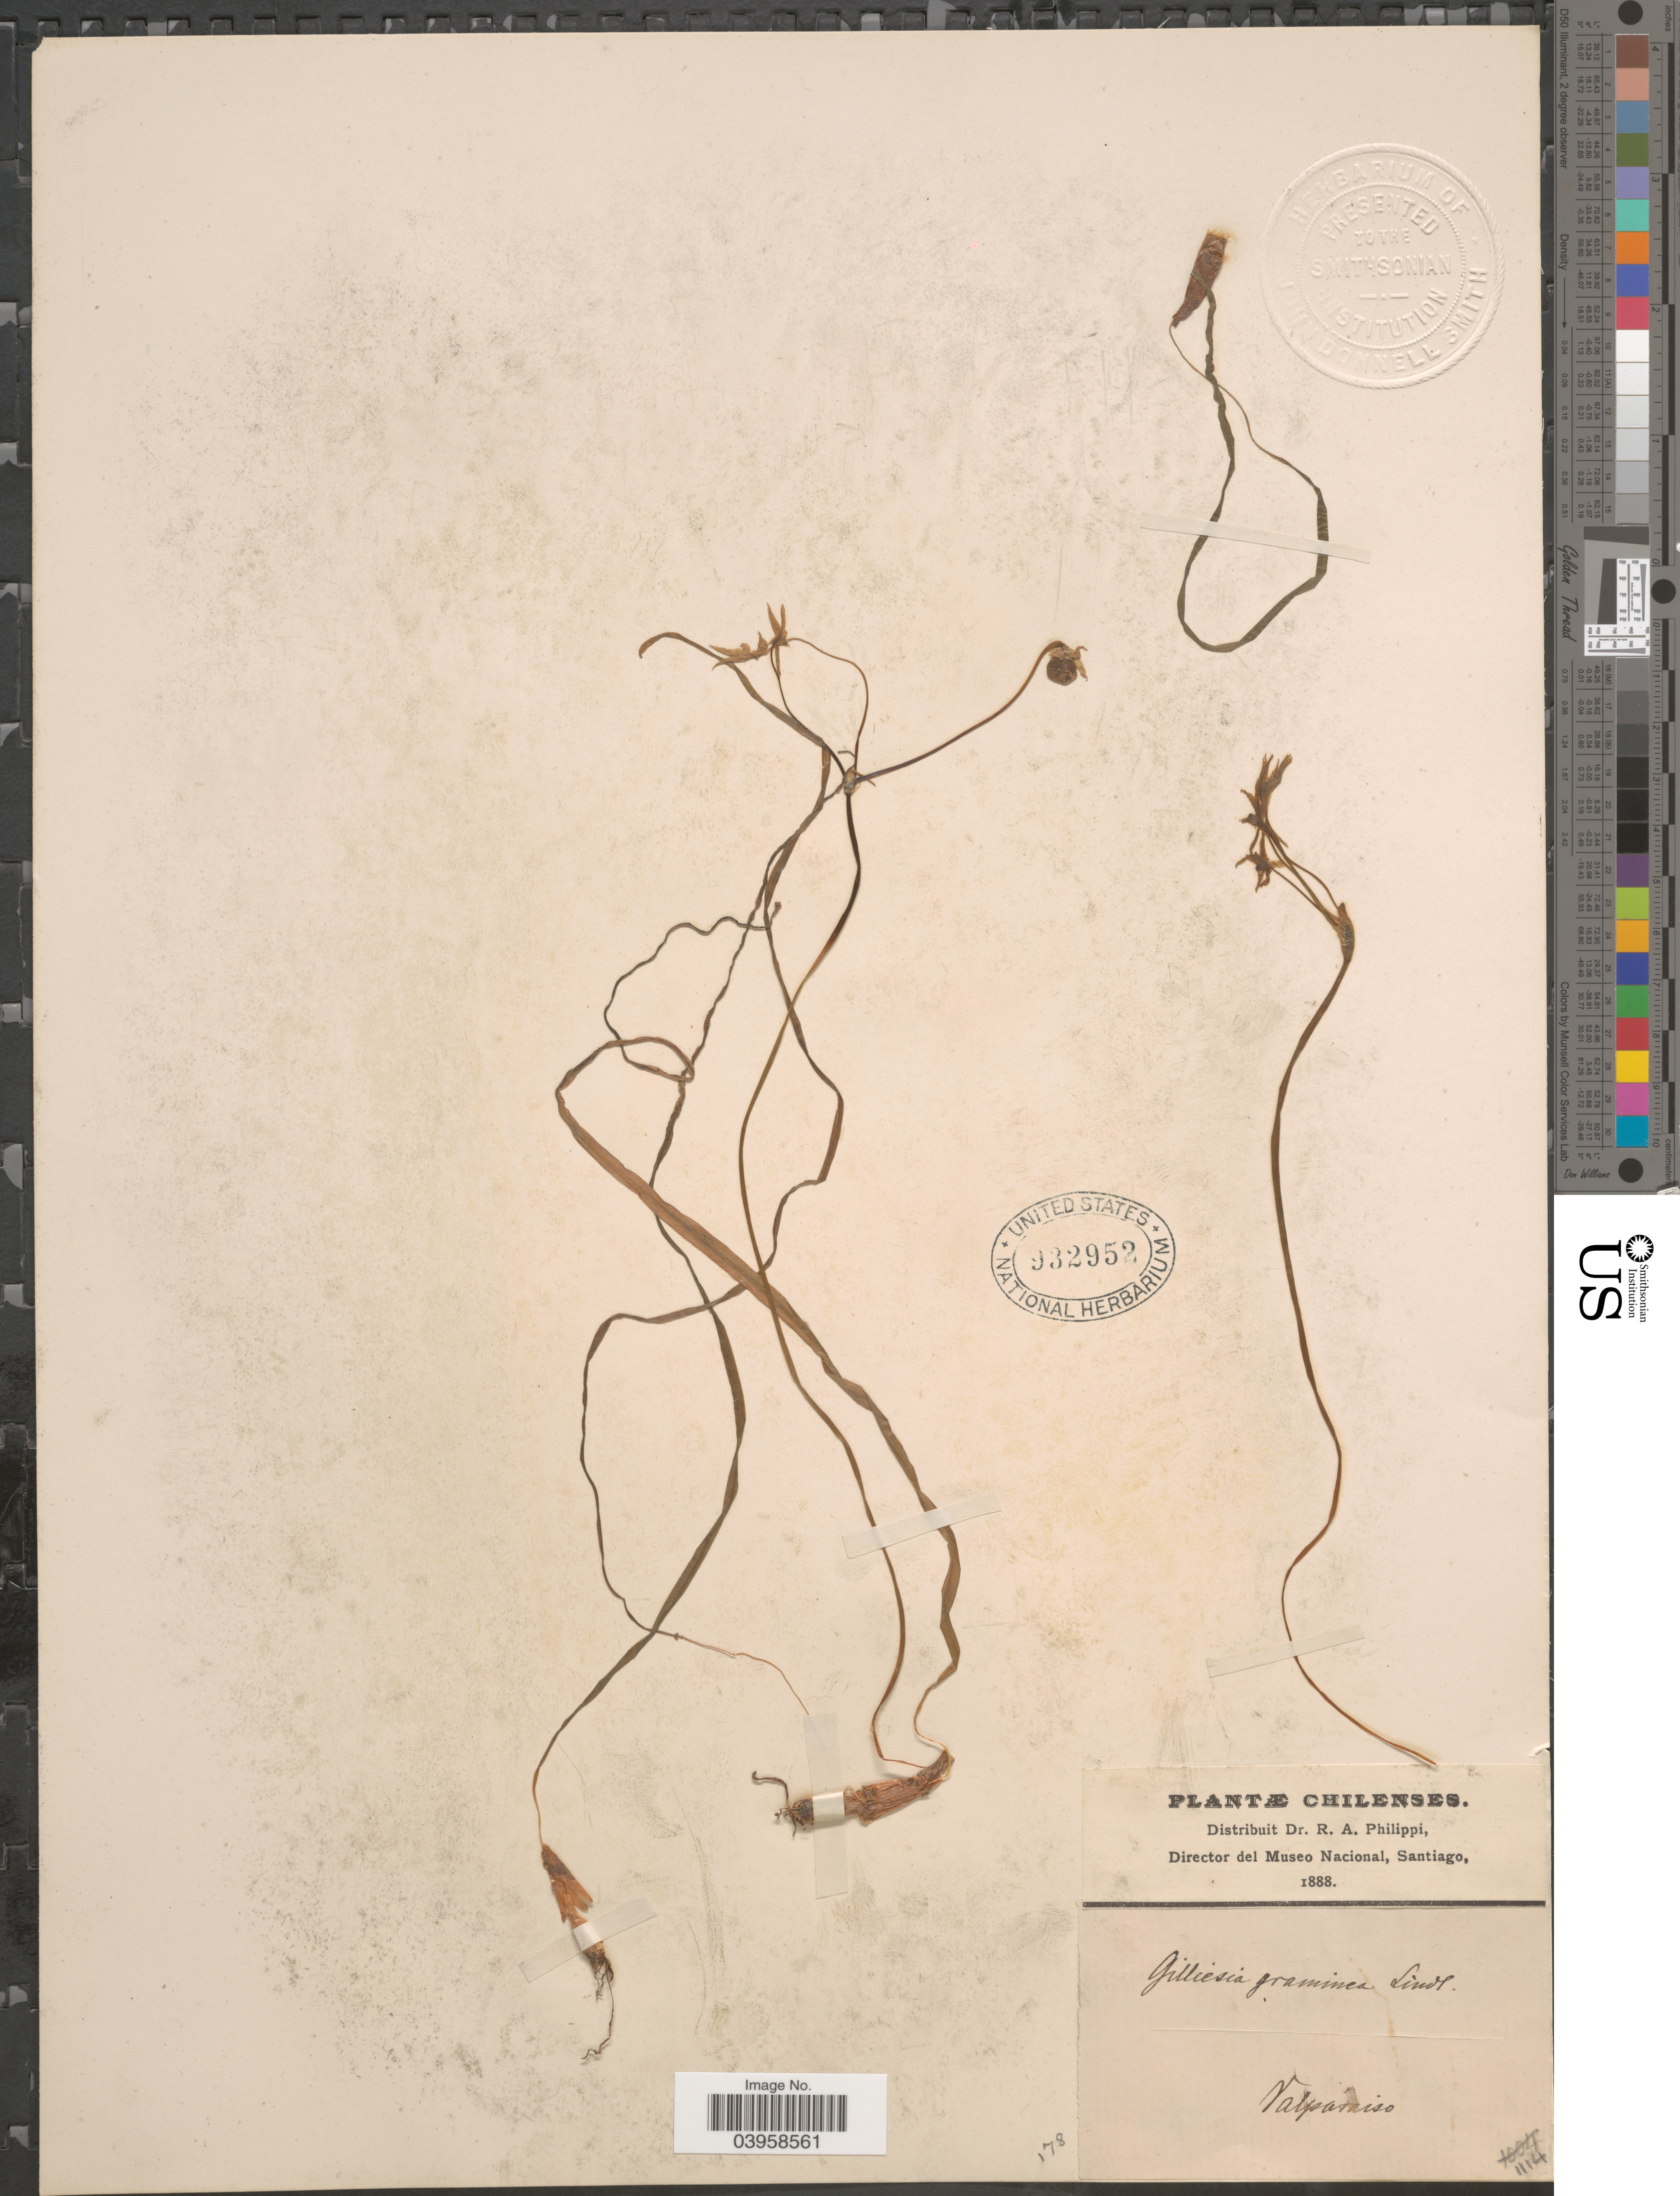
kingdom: Plantae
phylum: Tracheophyta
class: Liliopsida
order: Asparagales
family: Amaryllidaceae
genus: Gilliesia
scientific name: Gilliesia graminea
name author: Lindl.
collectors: ex. herb. R.A. Philippi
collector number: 1114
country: Chile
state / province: Valparaíso (V)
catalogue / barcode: US 932952